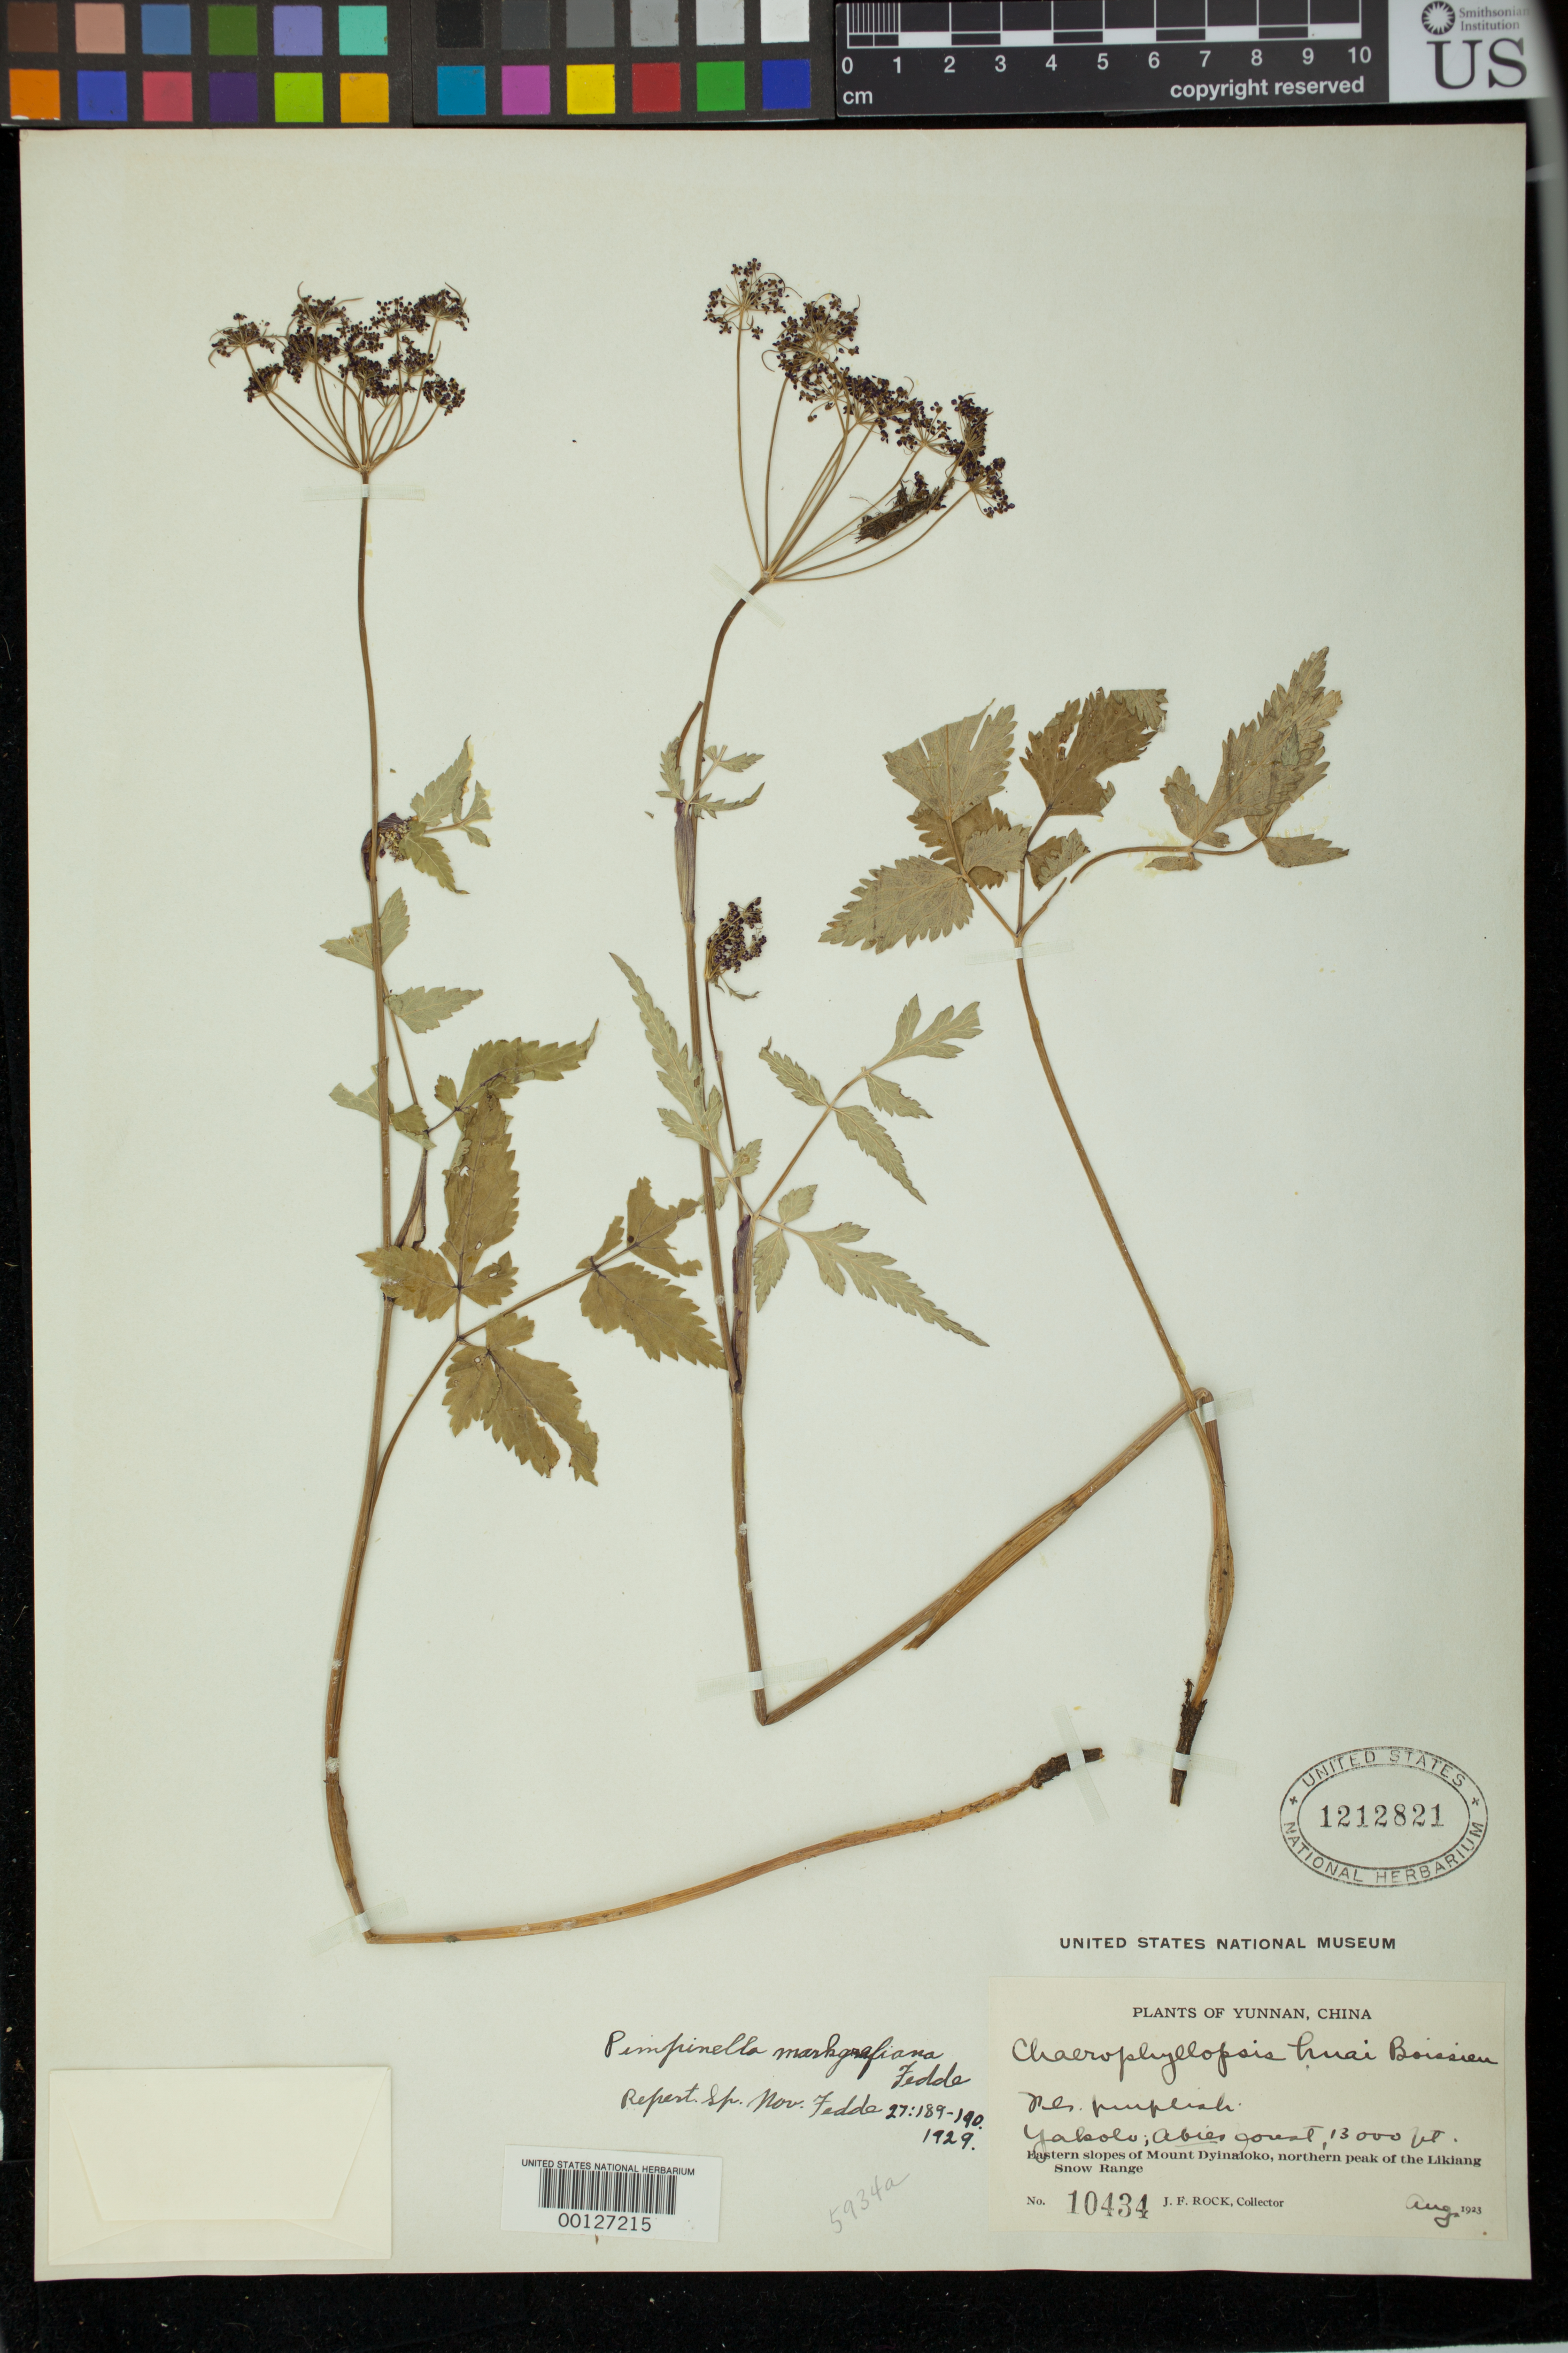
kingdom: Plantae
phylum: Tracheophyta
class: Magnoliopsida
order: Apiales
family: Apiaceae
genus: Pimpinella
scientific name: Pimpinella markgrafiana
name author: Fedde in H. Wolff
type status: Isosyntype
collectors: J. F. Rock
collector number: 10434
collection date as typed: Aug 1923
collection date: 1923-08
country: China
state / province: Yunnan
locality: Likiang snow range, Mt. Dyinaloko, Yakolo.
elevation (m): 3962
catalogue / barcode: US 1212821